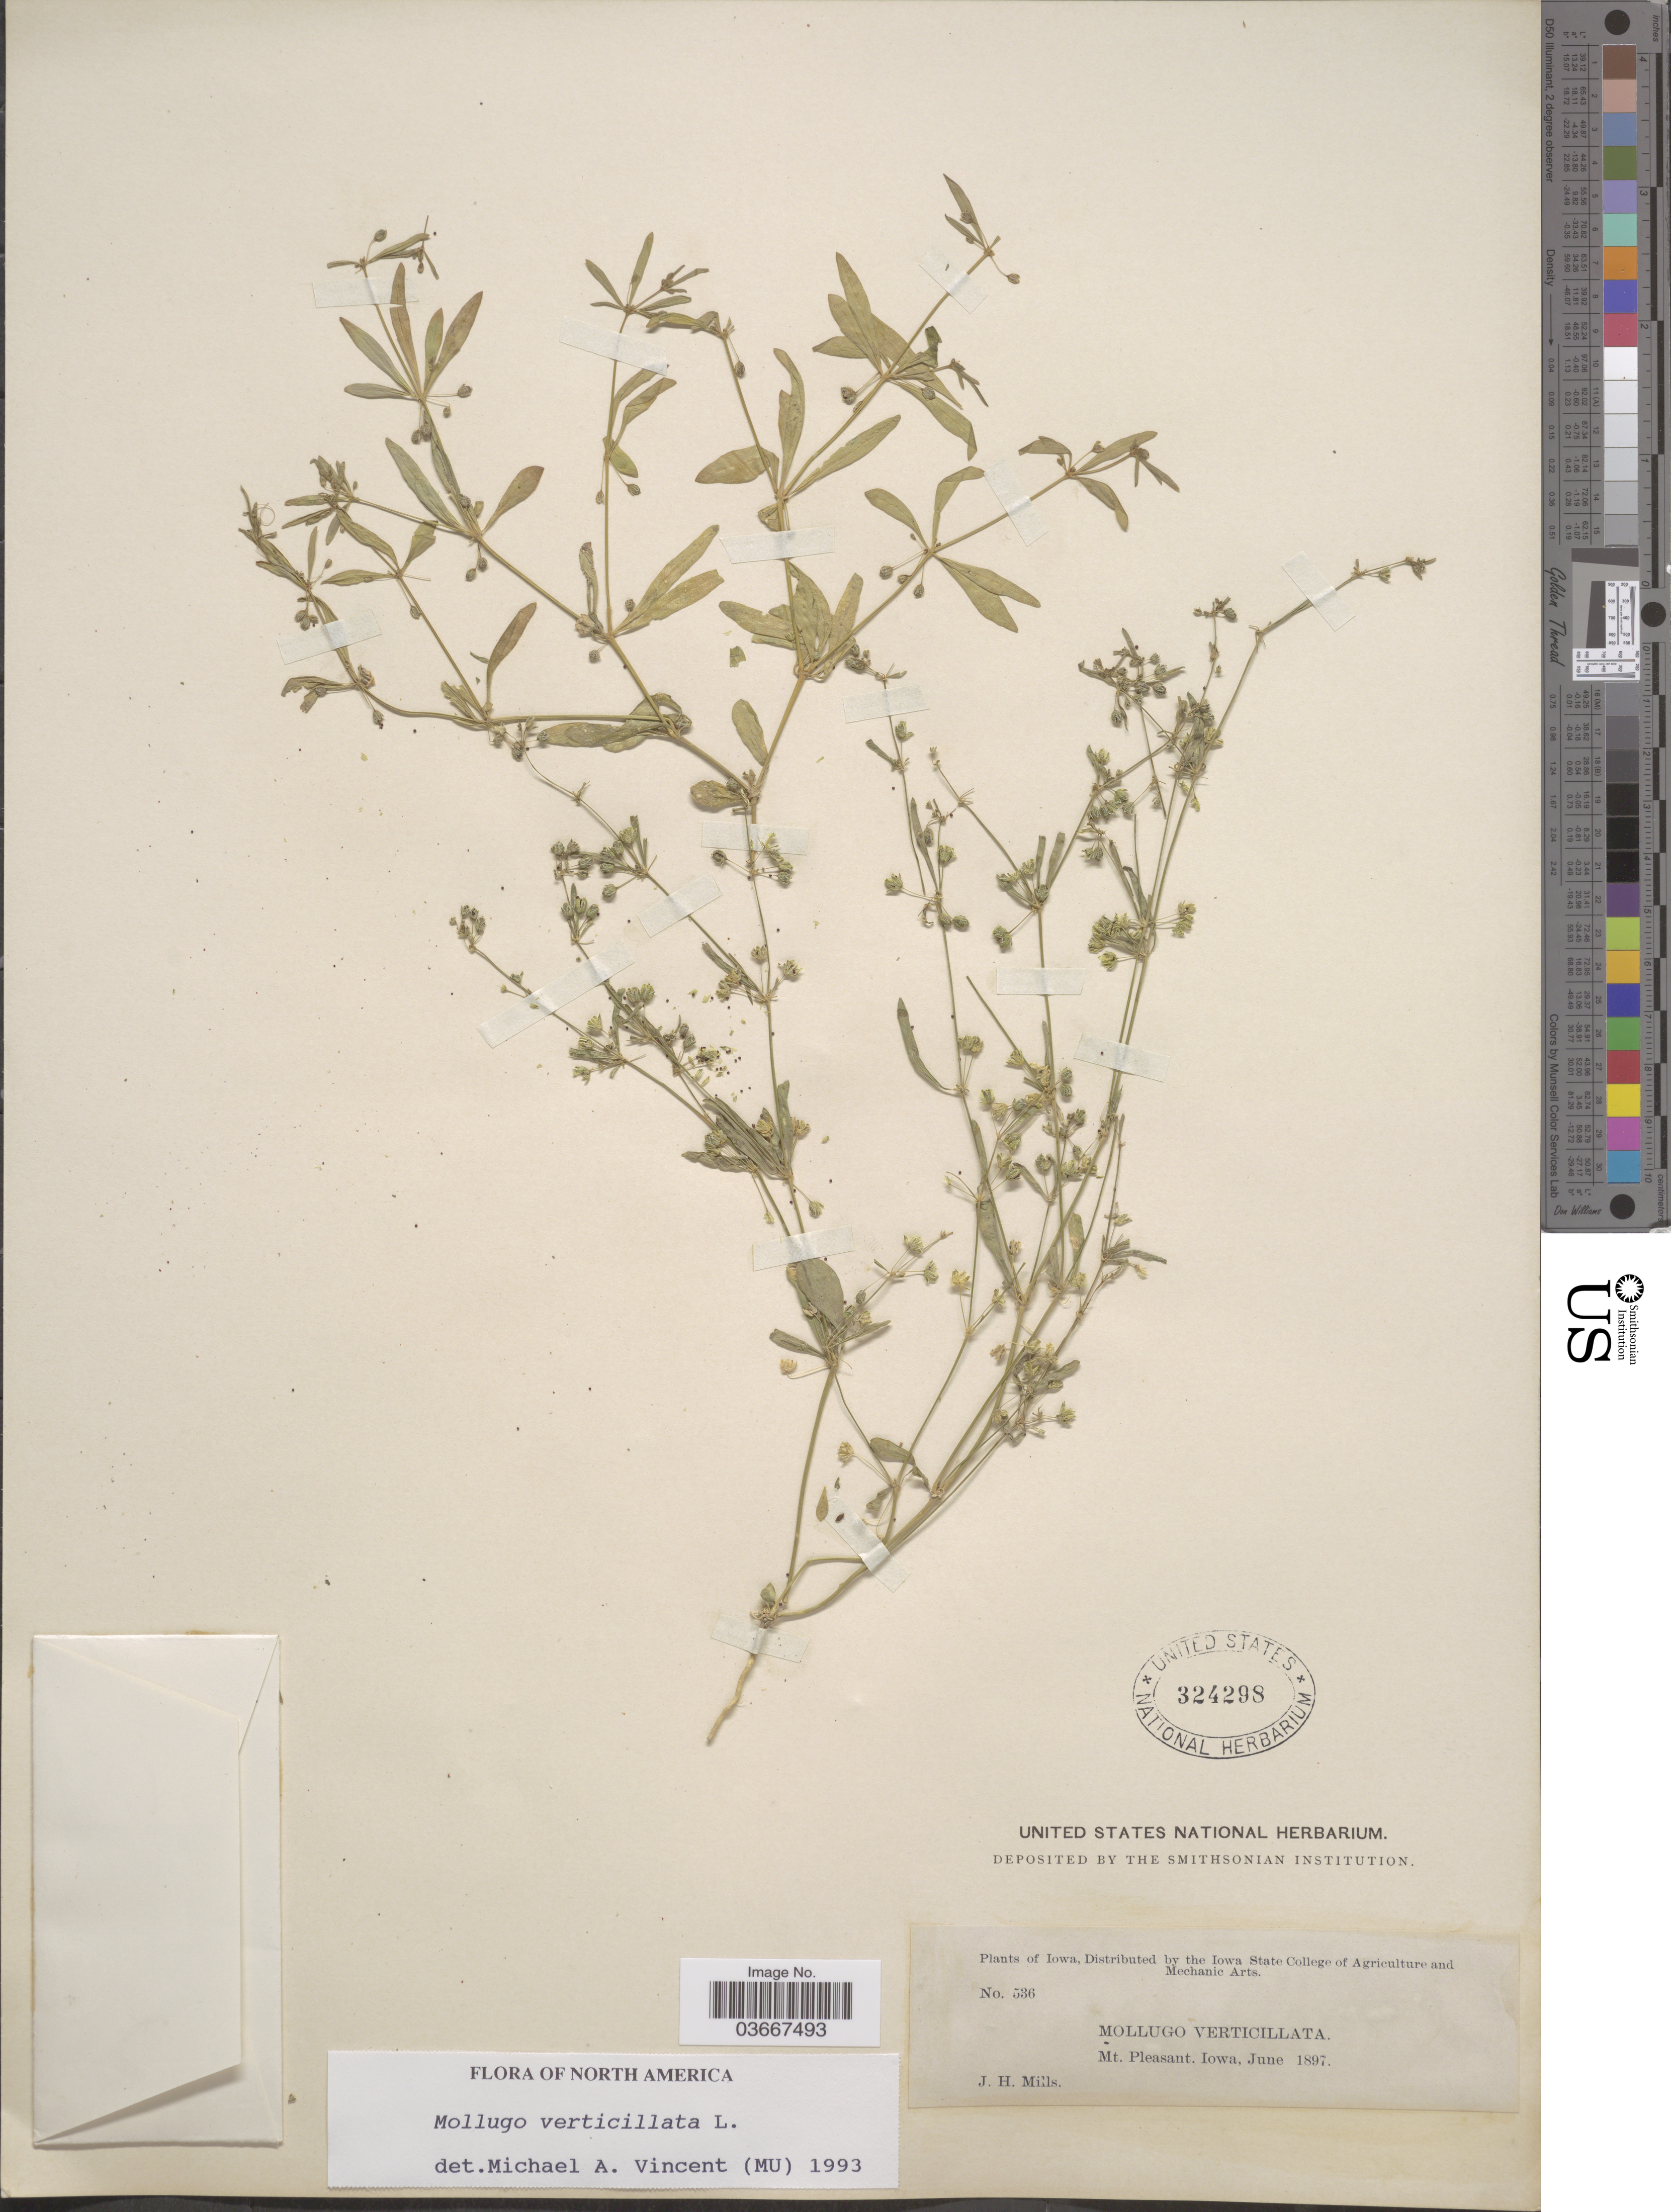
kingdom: Plantae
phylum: Tracheophyta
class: Magnoliopsida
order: Caryophyllales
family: Molluginaceae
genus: Mollugo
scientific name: Mollugo verticillata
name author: L.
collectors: J. Mills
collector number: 536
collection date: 1897-06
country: United States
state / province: Iowa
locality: Mt. Pleasant.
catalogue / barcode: US 324298